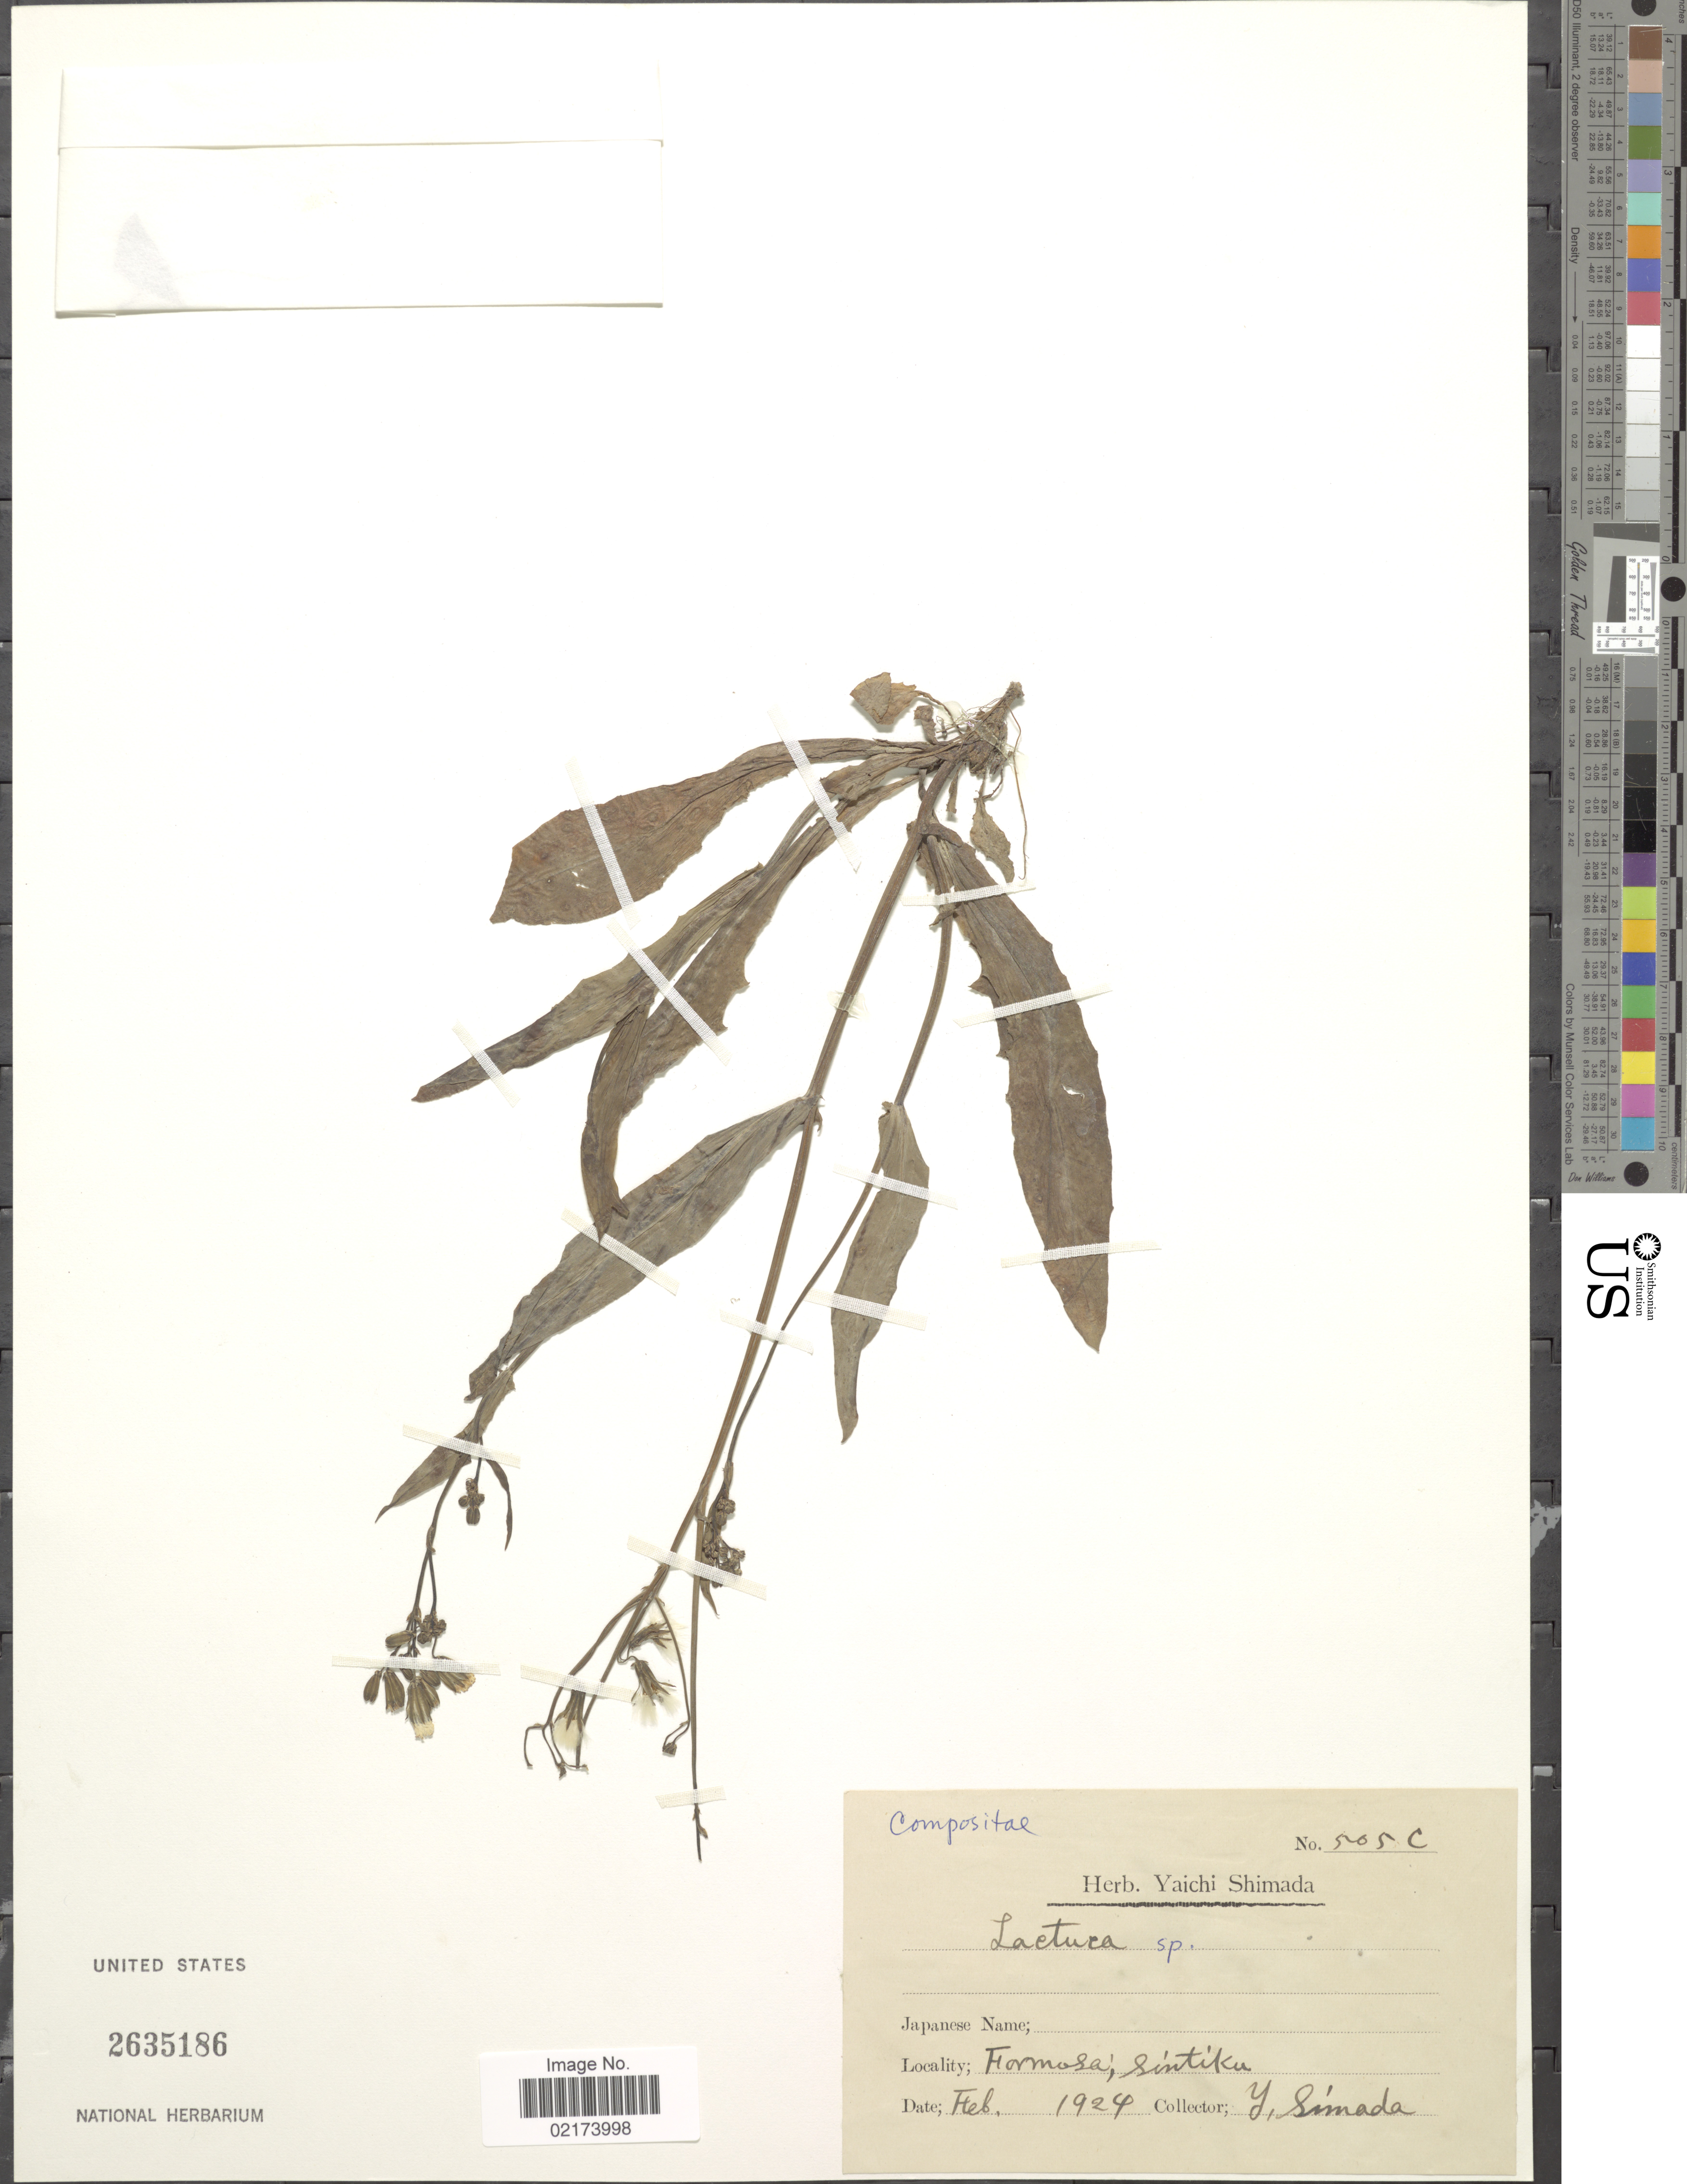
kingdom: Plantae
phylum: Tracheophyta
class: Magnoliopsida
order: Asterales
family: Asteraceae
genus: Ixeris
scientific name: Ixeris chinensis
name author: (Thunb.) Nakai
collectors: Y. Simada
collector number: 505C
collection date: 1924-02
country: Taiwan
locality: Formosa, Sintiku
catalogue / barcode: US 2635186